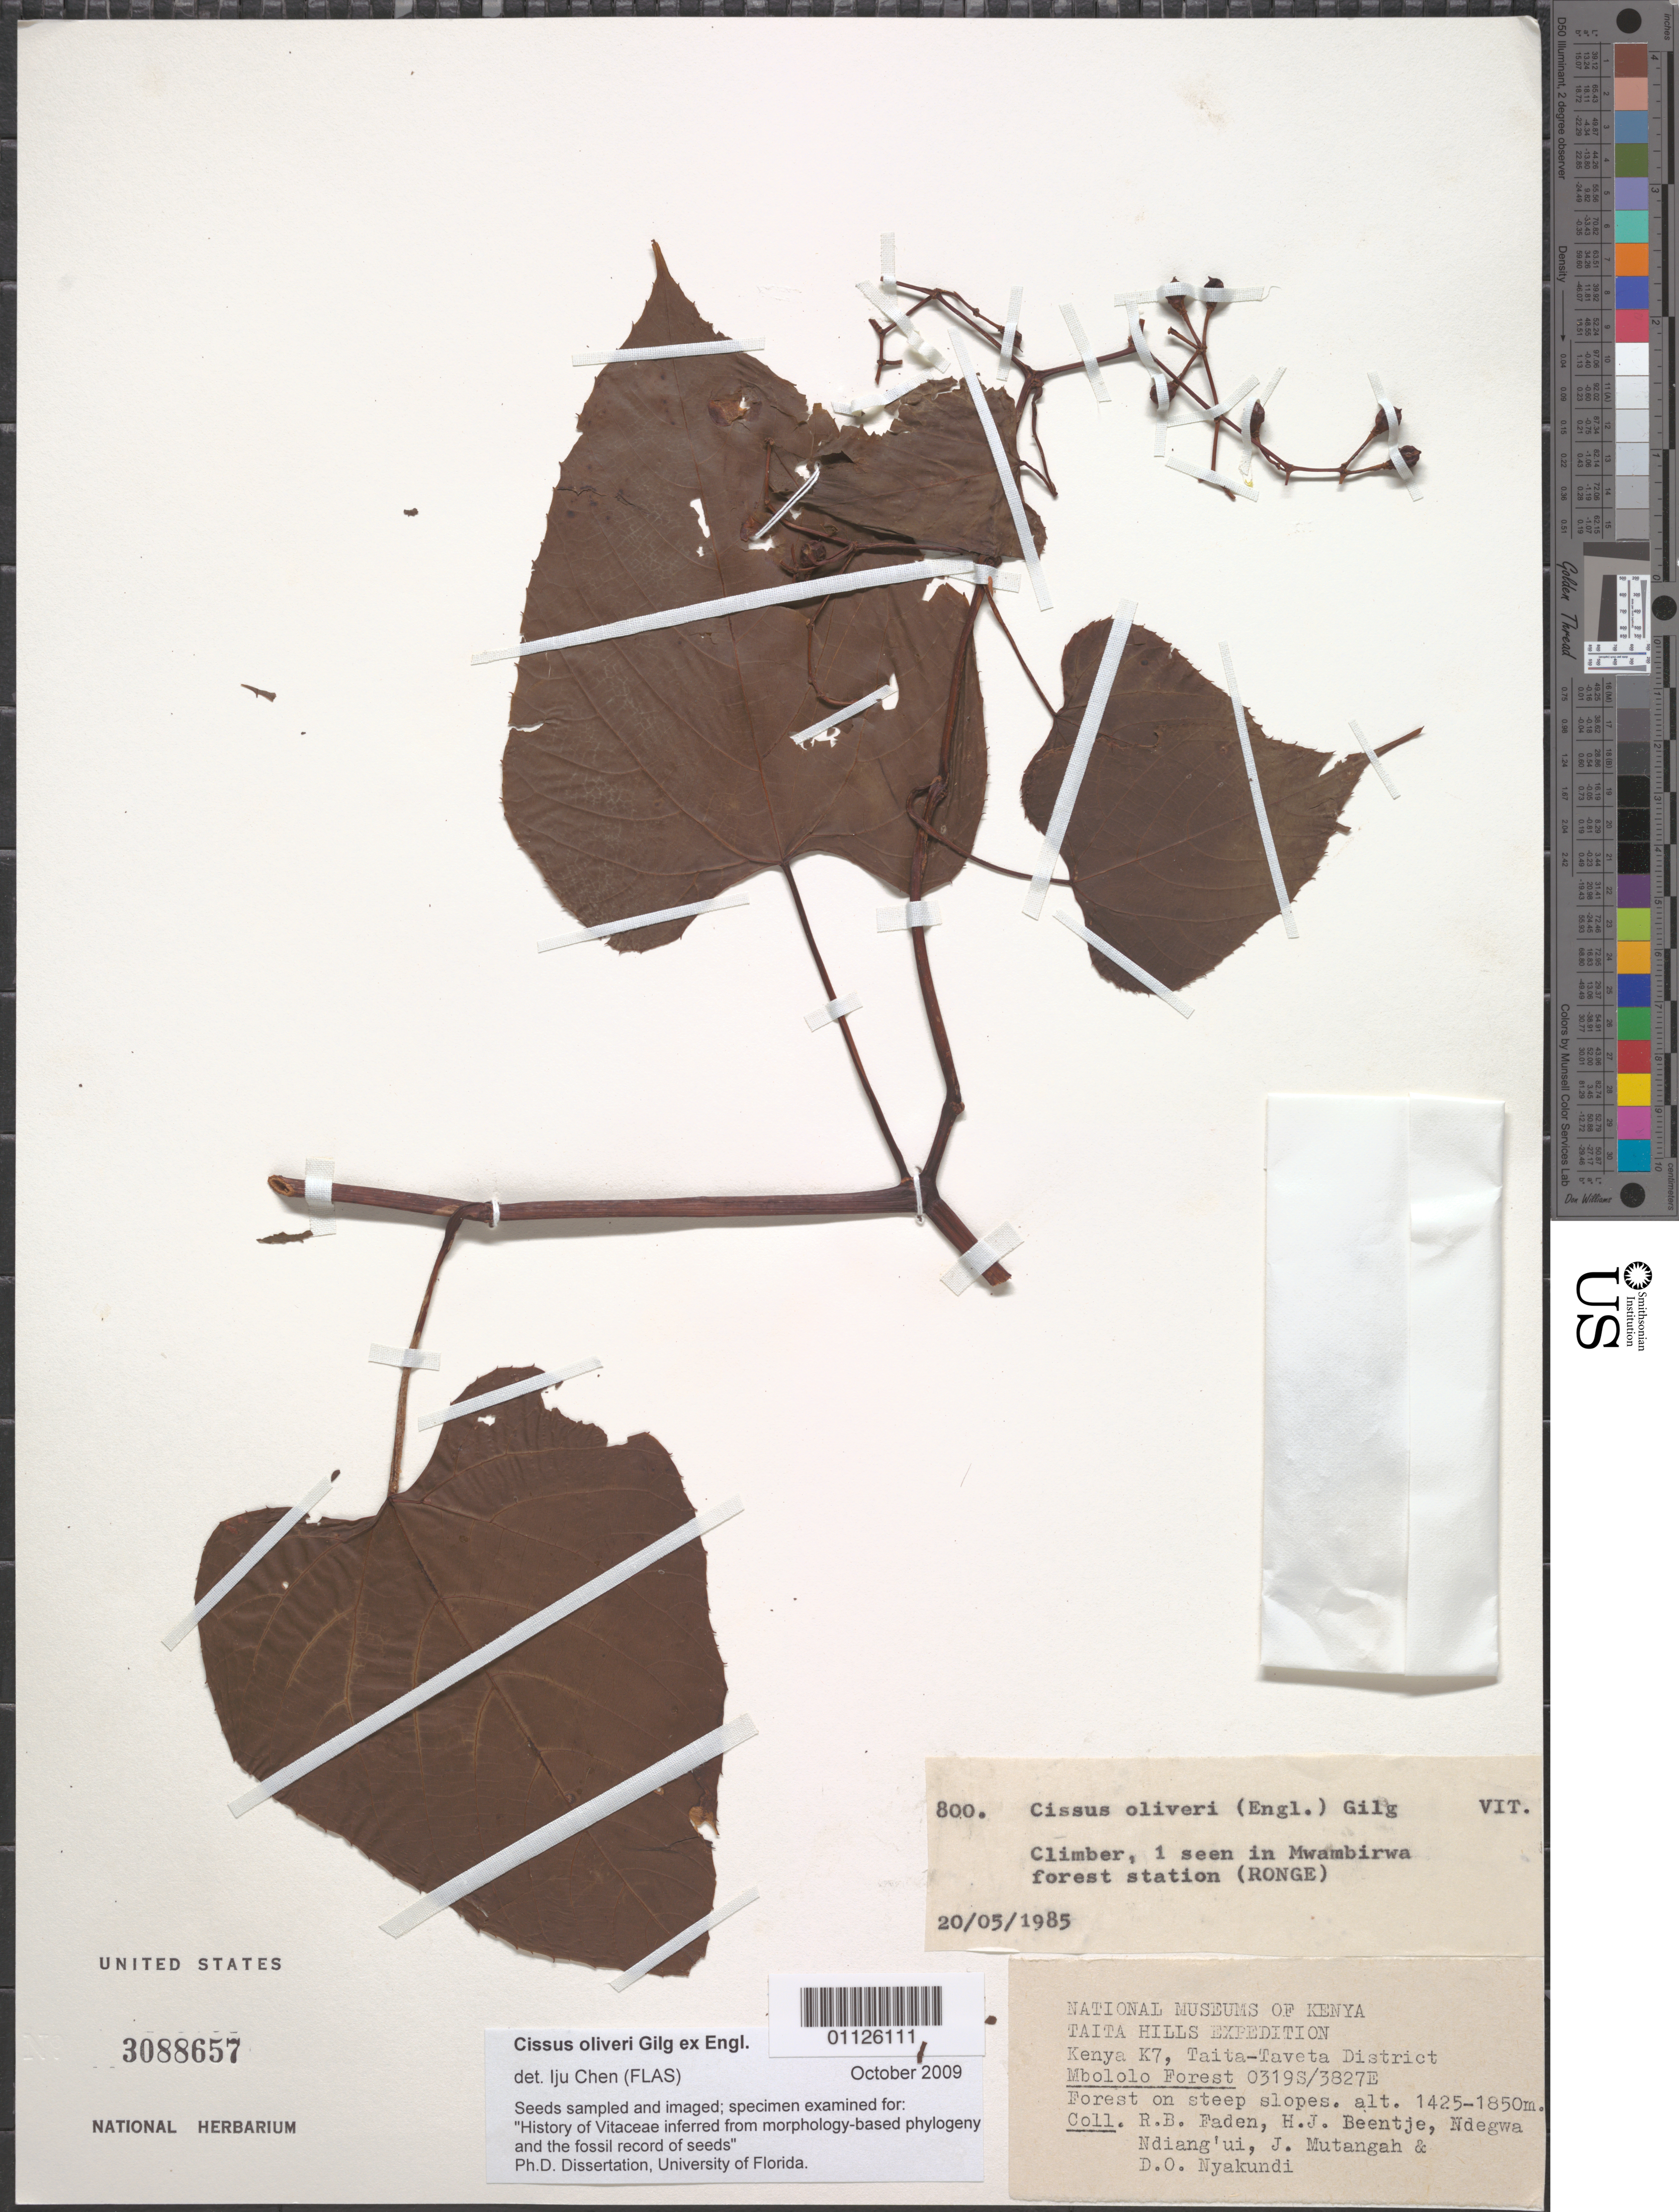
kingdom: Plantae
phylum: Tracheophyta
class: Magnoliopsida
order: Vitales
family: Vitaceae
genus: Cissus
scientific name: Cissus oliveri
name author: (Engl.) Gilg ex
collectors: H. J. Beentje, Ndegwa Ndiang'ui, J. Mutangah, D. Nyakundi & R. B. Faden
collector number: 800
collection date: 1985-05-20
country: Kenya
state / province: Taita Taveta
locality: Mbololo Forest.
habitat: Forest on steep slopes.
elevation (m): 1425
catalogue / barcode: US 3088657